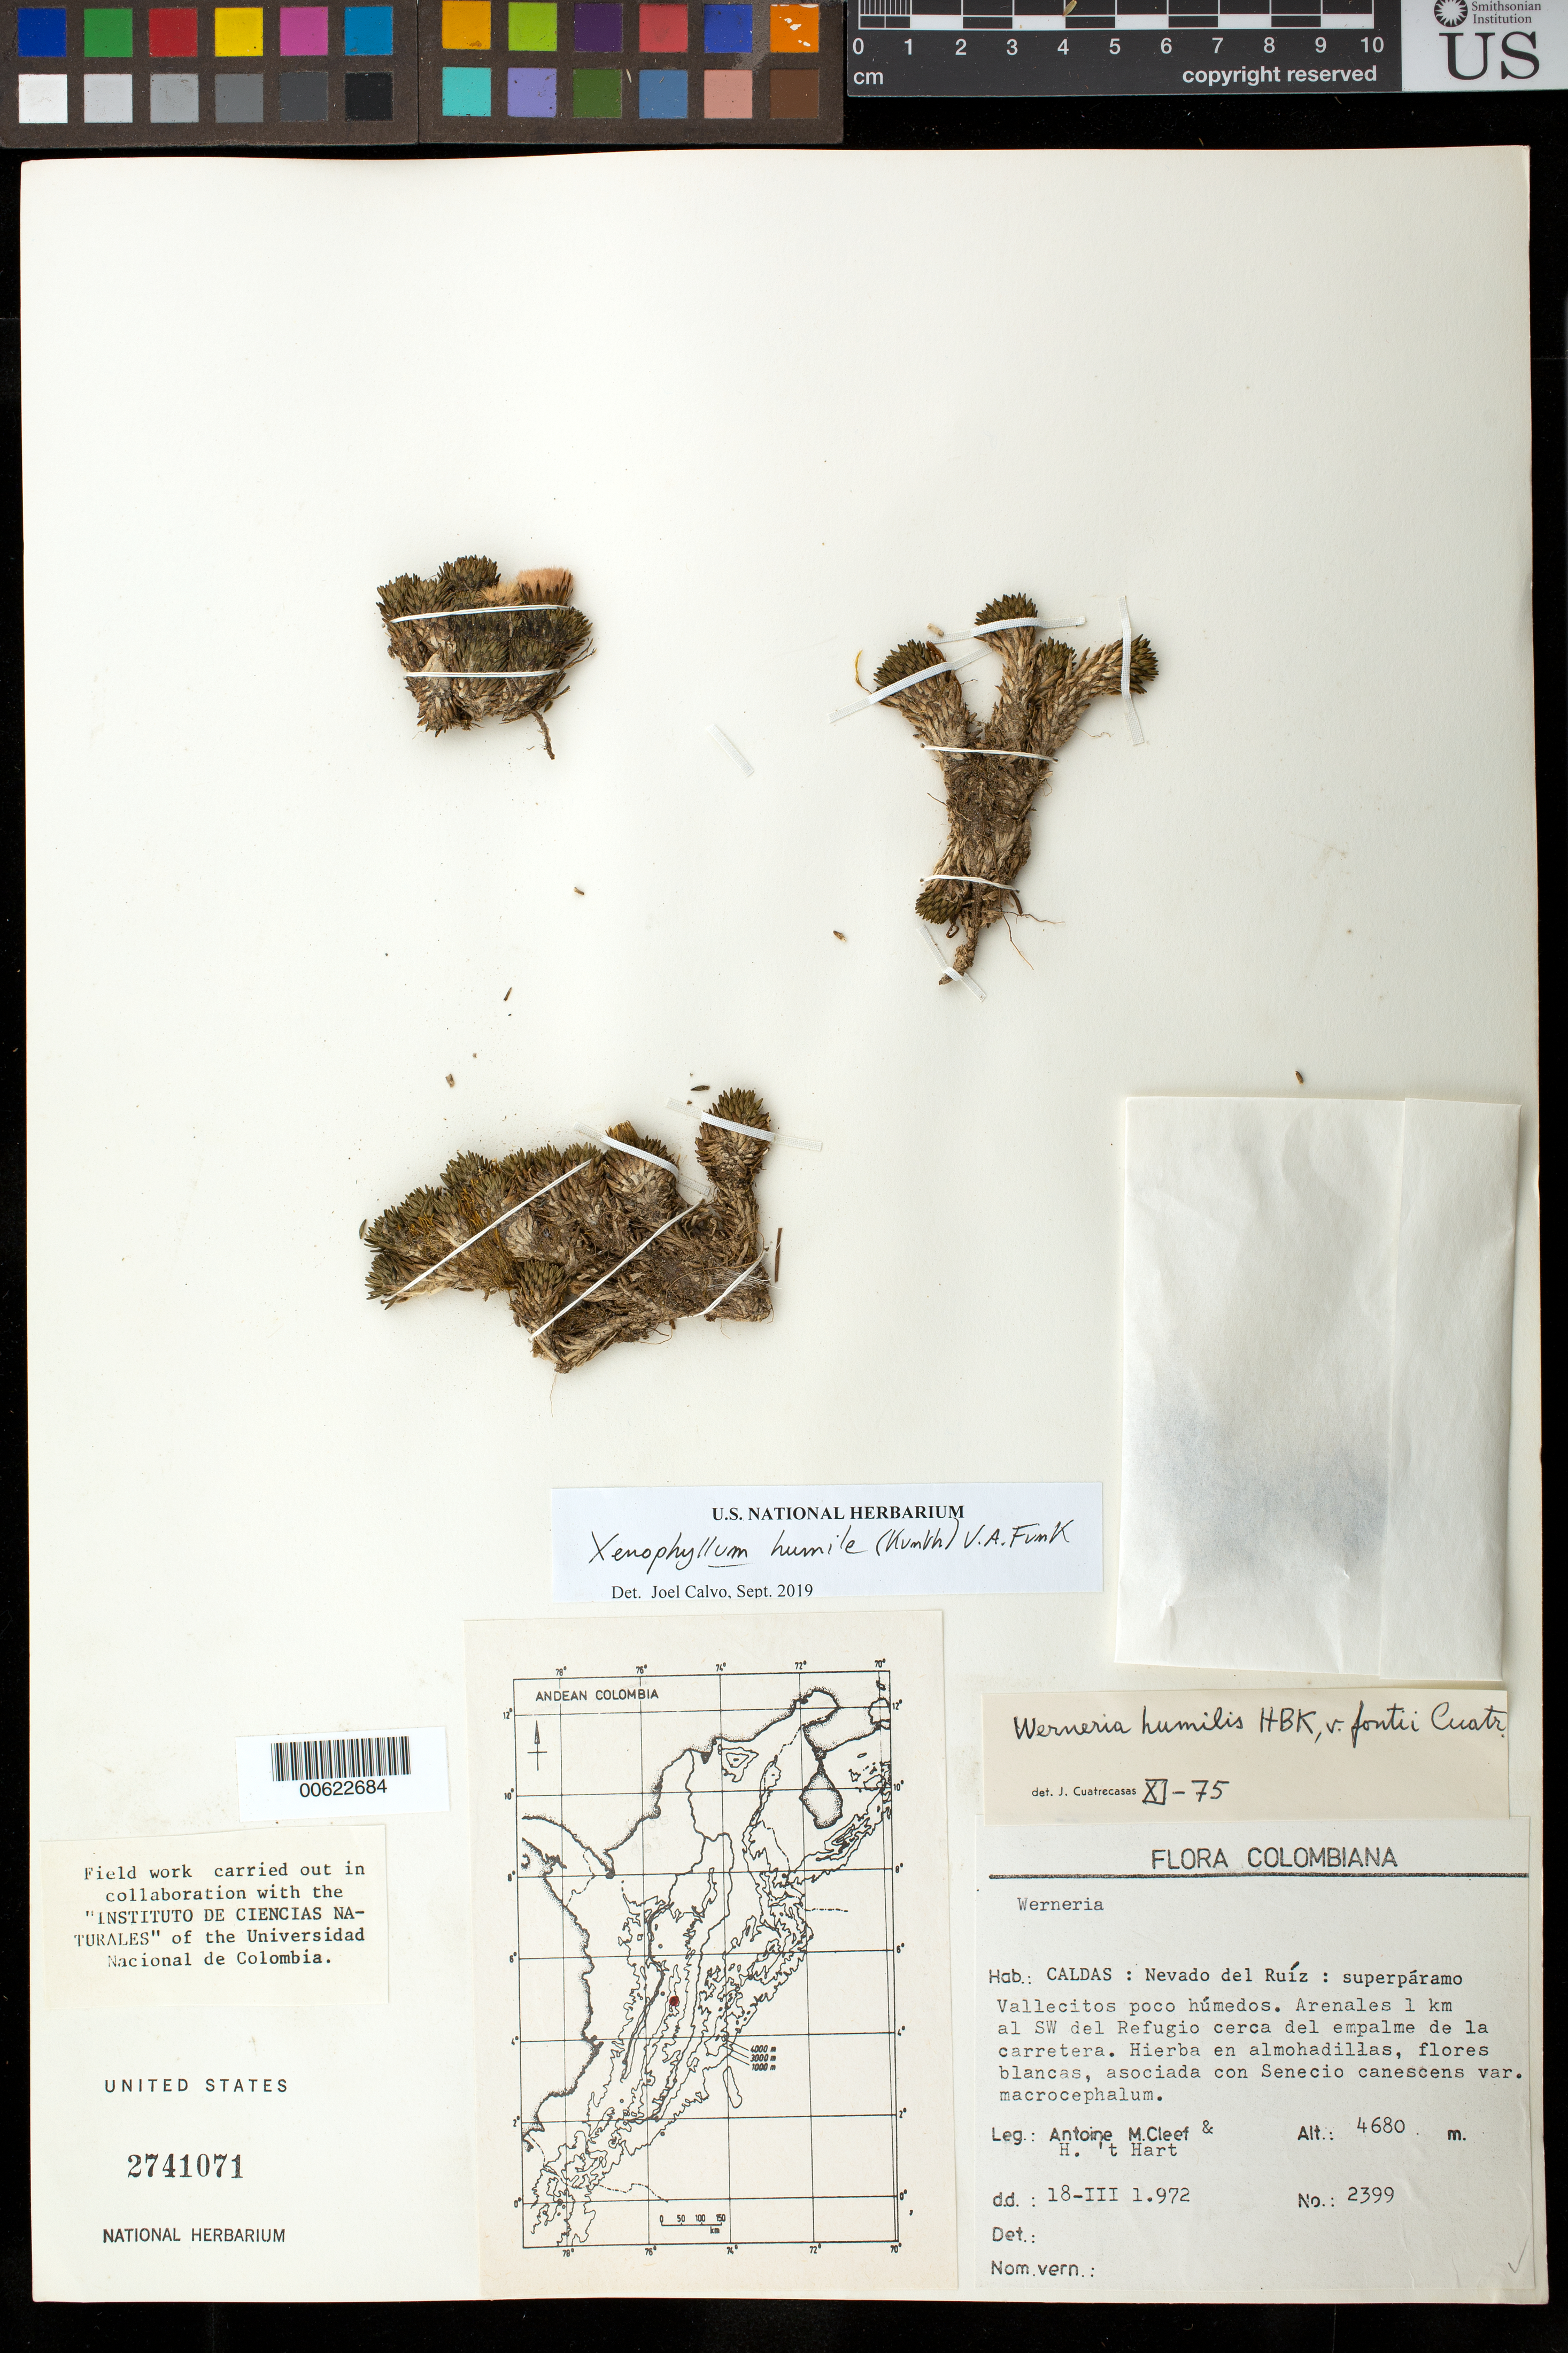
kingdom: Plantae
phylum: Tracheophyta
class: Magnoliopsida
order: Asterales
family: Asteraceae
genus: Xenophyllum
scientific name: Xenophyllum humile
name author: (Kunth) V.A. Funk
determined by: Calvo, Joel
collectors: A. M. Cleef & H. T. Hart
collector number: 2399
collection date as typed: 18-Mar-72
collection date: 1972-03-18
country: Colombia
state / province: Caldas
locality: Nevado del Ruíz. Arenales 1 km al SW del Refugio cerca del empalme de la carretera.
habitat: Vallecitos poco húmedos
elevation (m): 4680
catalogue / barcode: US 2741071